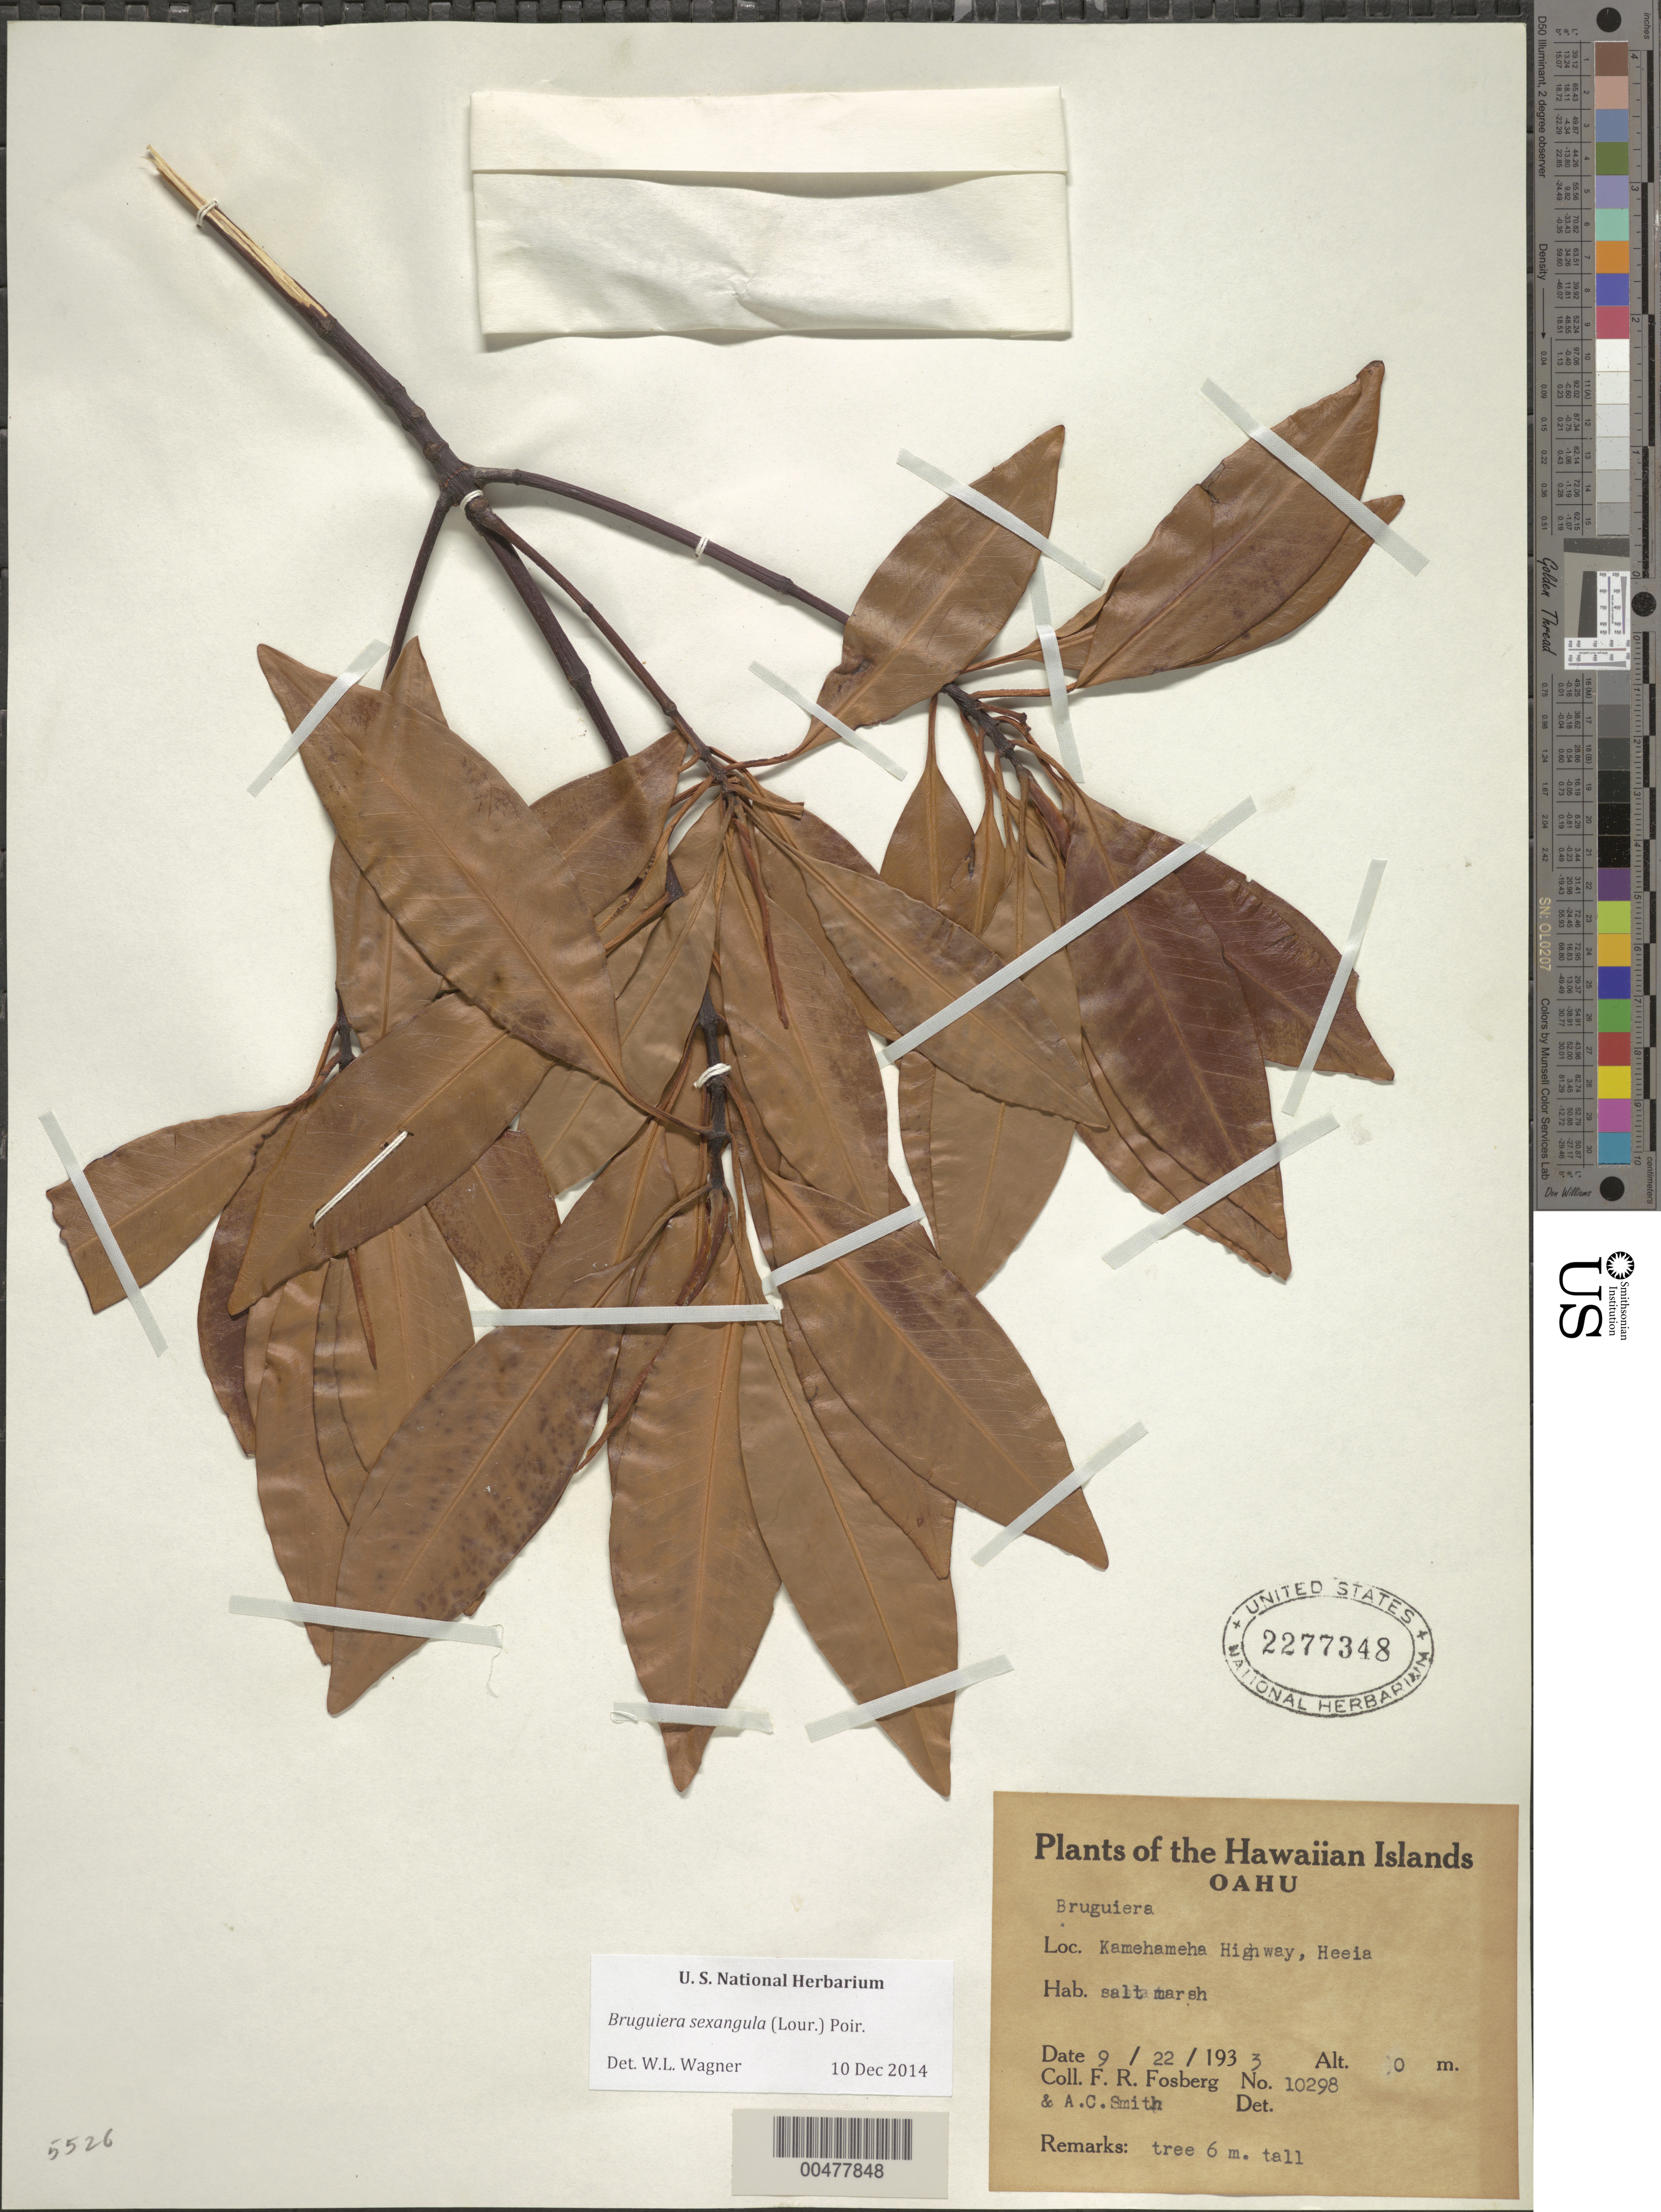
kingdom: Plantae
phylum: Tracheophyta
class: Magnoliopsida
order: Malpighiales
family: Rhizophoraceae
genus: Bruguiera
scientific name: Bruguiera sexangula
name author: (Lour.) Poir.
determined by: Wagner, W. L., (BOT), Smithsonian Institution - National Museum of Natural History (UNITED STATES)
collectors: F. R. Fosberg & A. C. Smith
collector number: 10298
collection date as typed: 22 Sep 1933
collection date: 1933-09-22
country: United States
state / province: Hawaii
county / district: Honolulu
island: Oahu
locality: Kamehameha Hwy, Heeia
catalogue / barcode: US 2277348